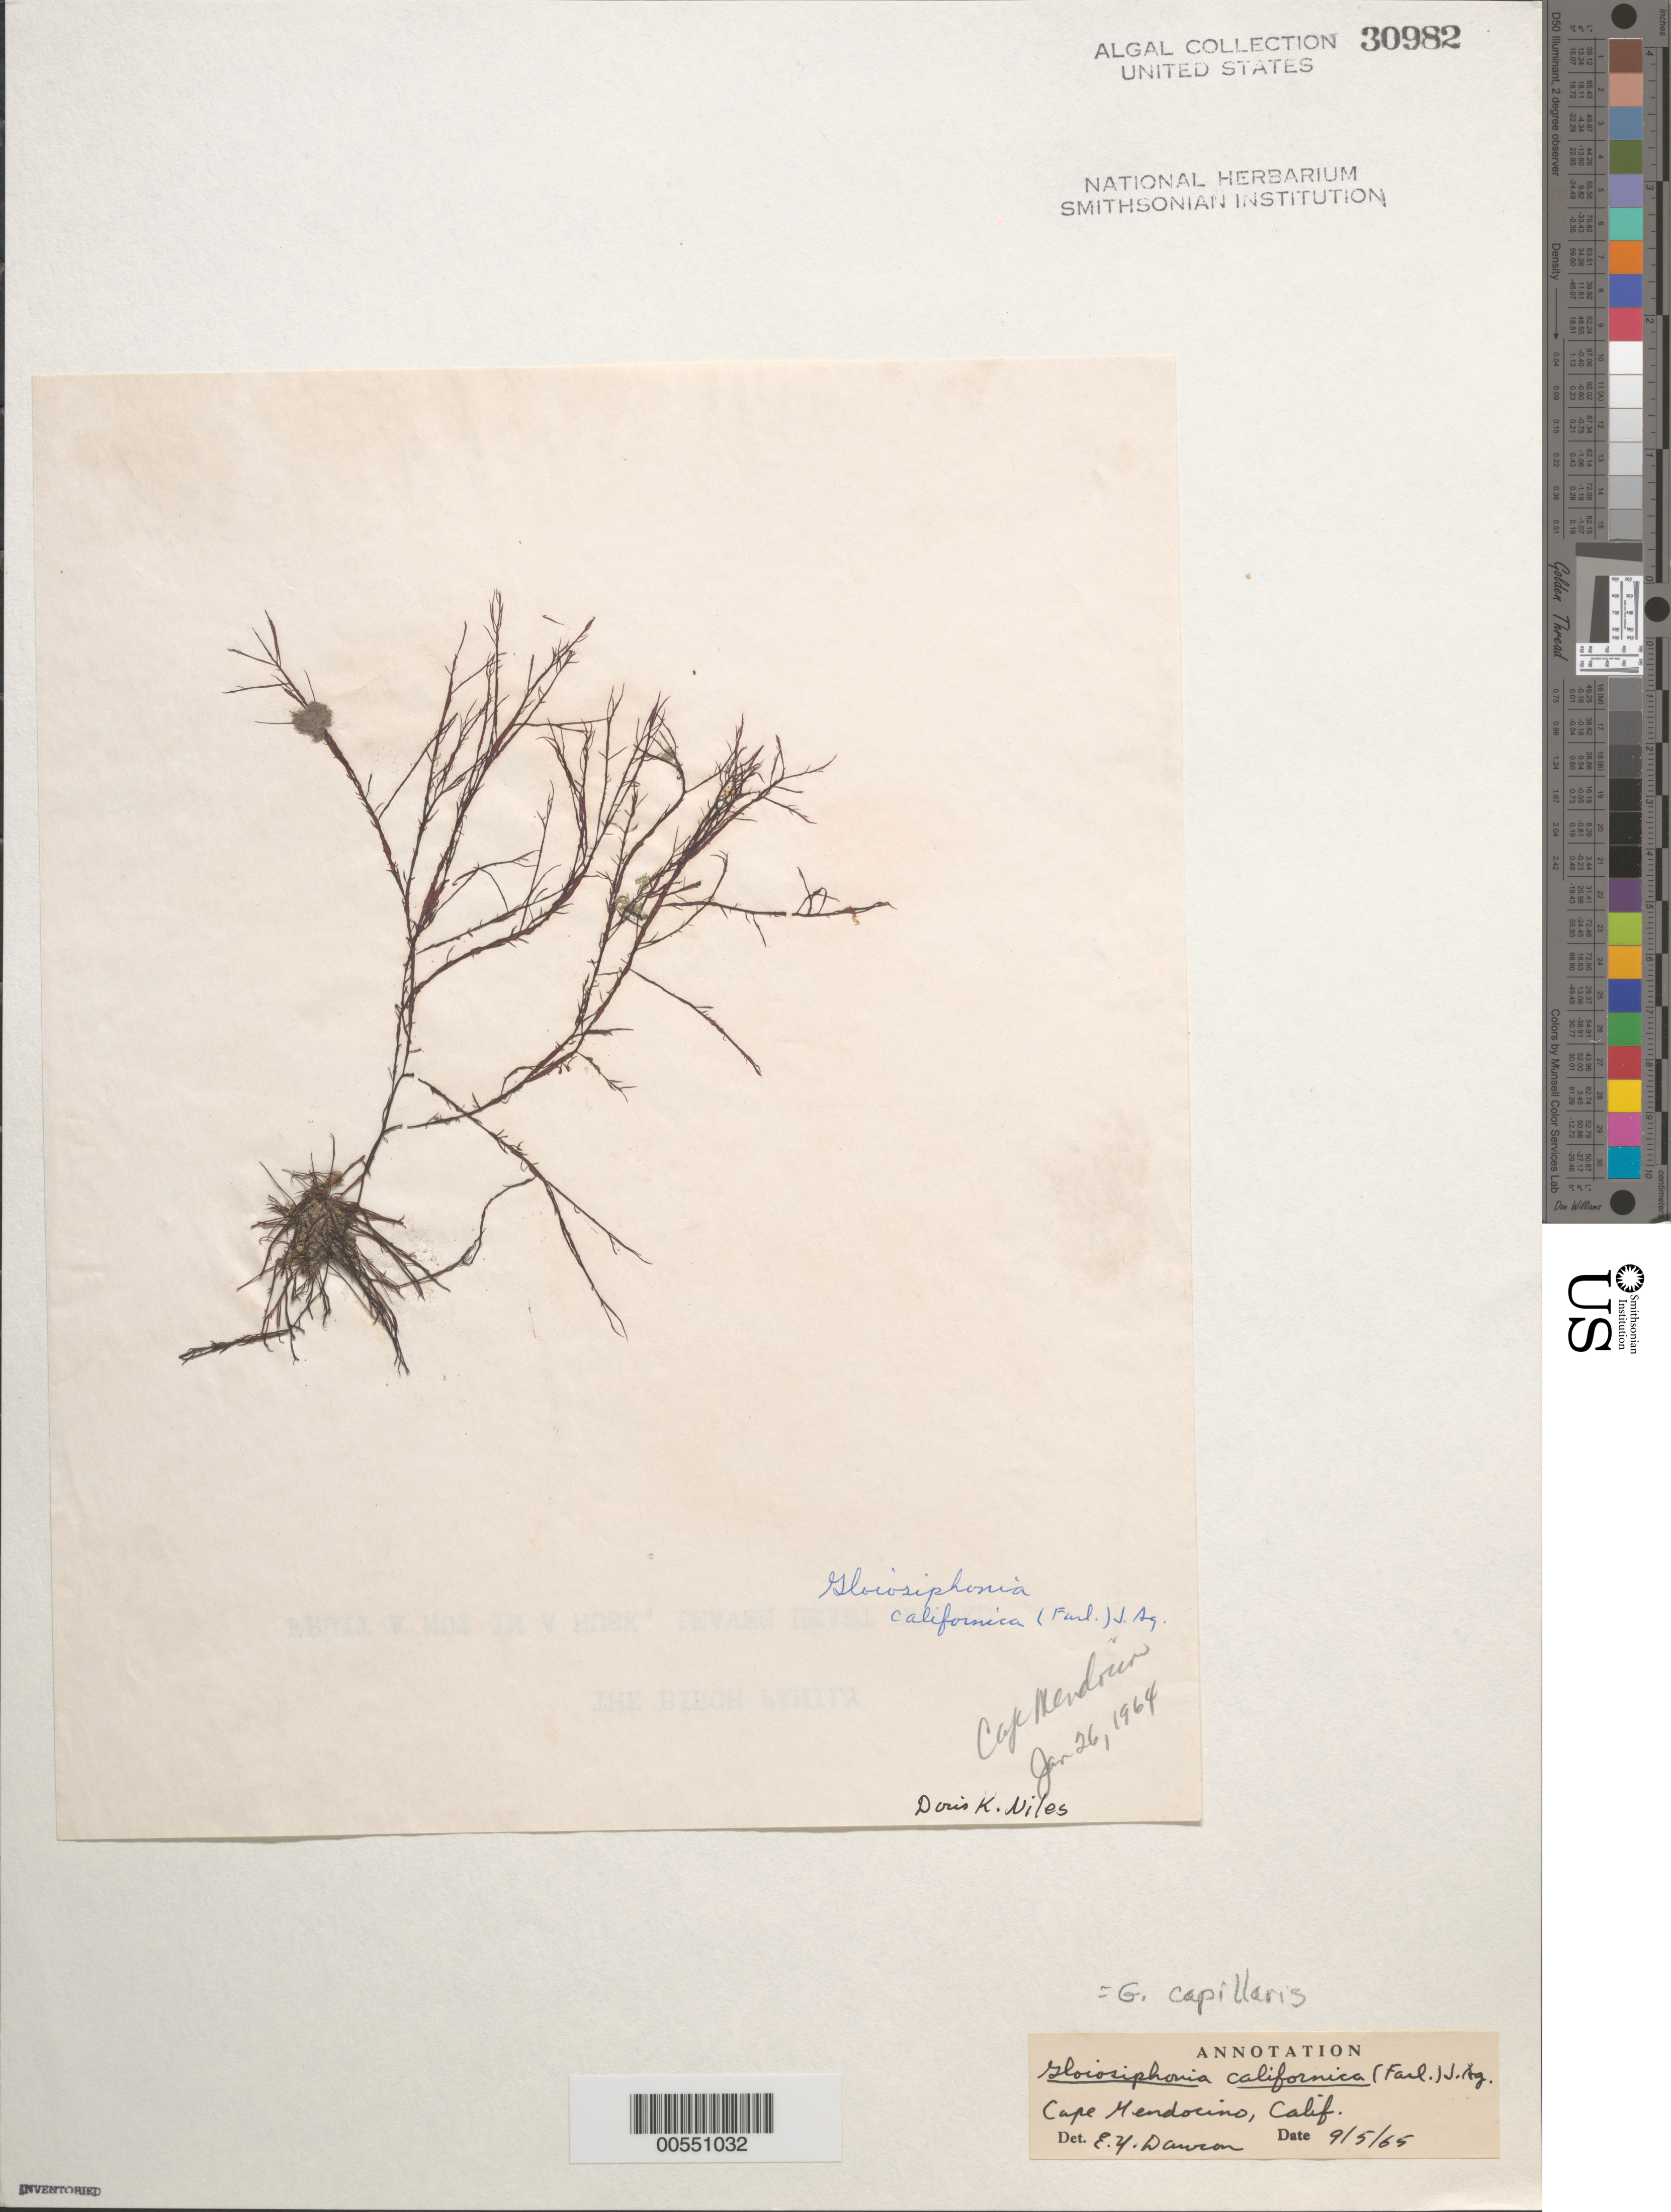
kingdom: Plantae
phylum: Rhodophyta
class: Florideophyceae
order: Gigartinales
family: Gloiosiphoniaceae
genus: Gloiosiphonia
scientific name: Gloiosiphonia capillaris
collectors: D. Niles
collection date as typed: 26 Jan 1965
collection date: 1965-01-26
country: United States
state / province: California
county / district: Humboldt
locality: Cape Mendocino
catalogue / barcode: US 30982